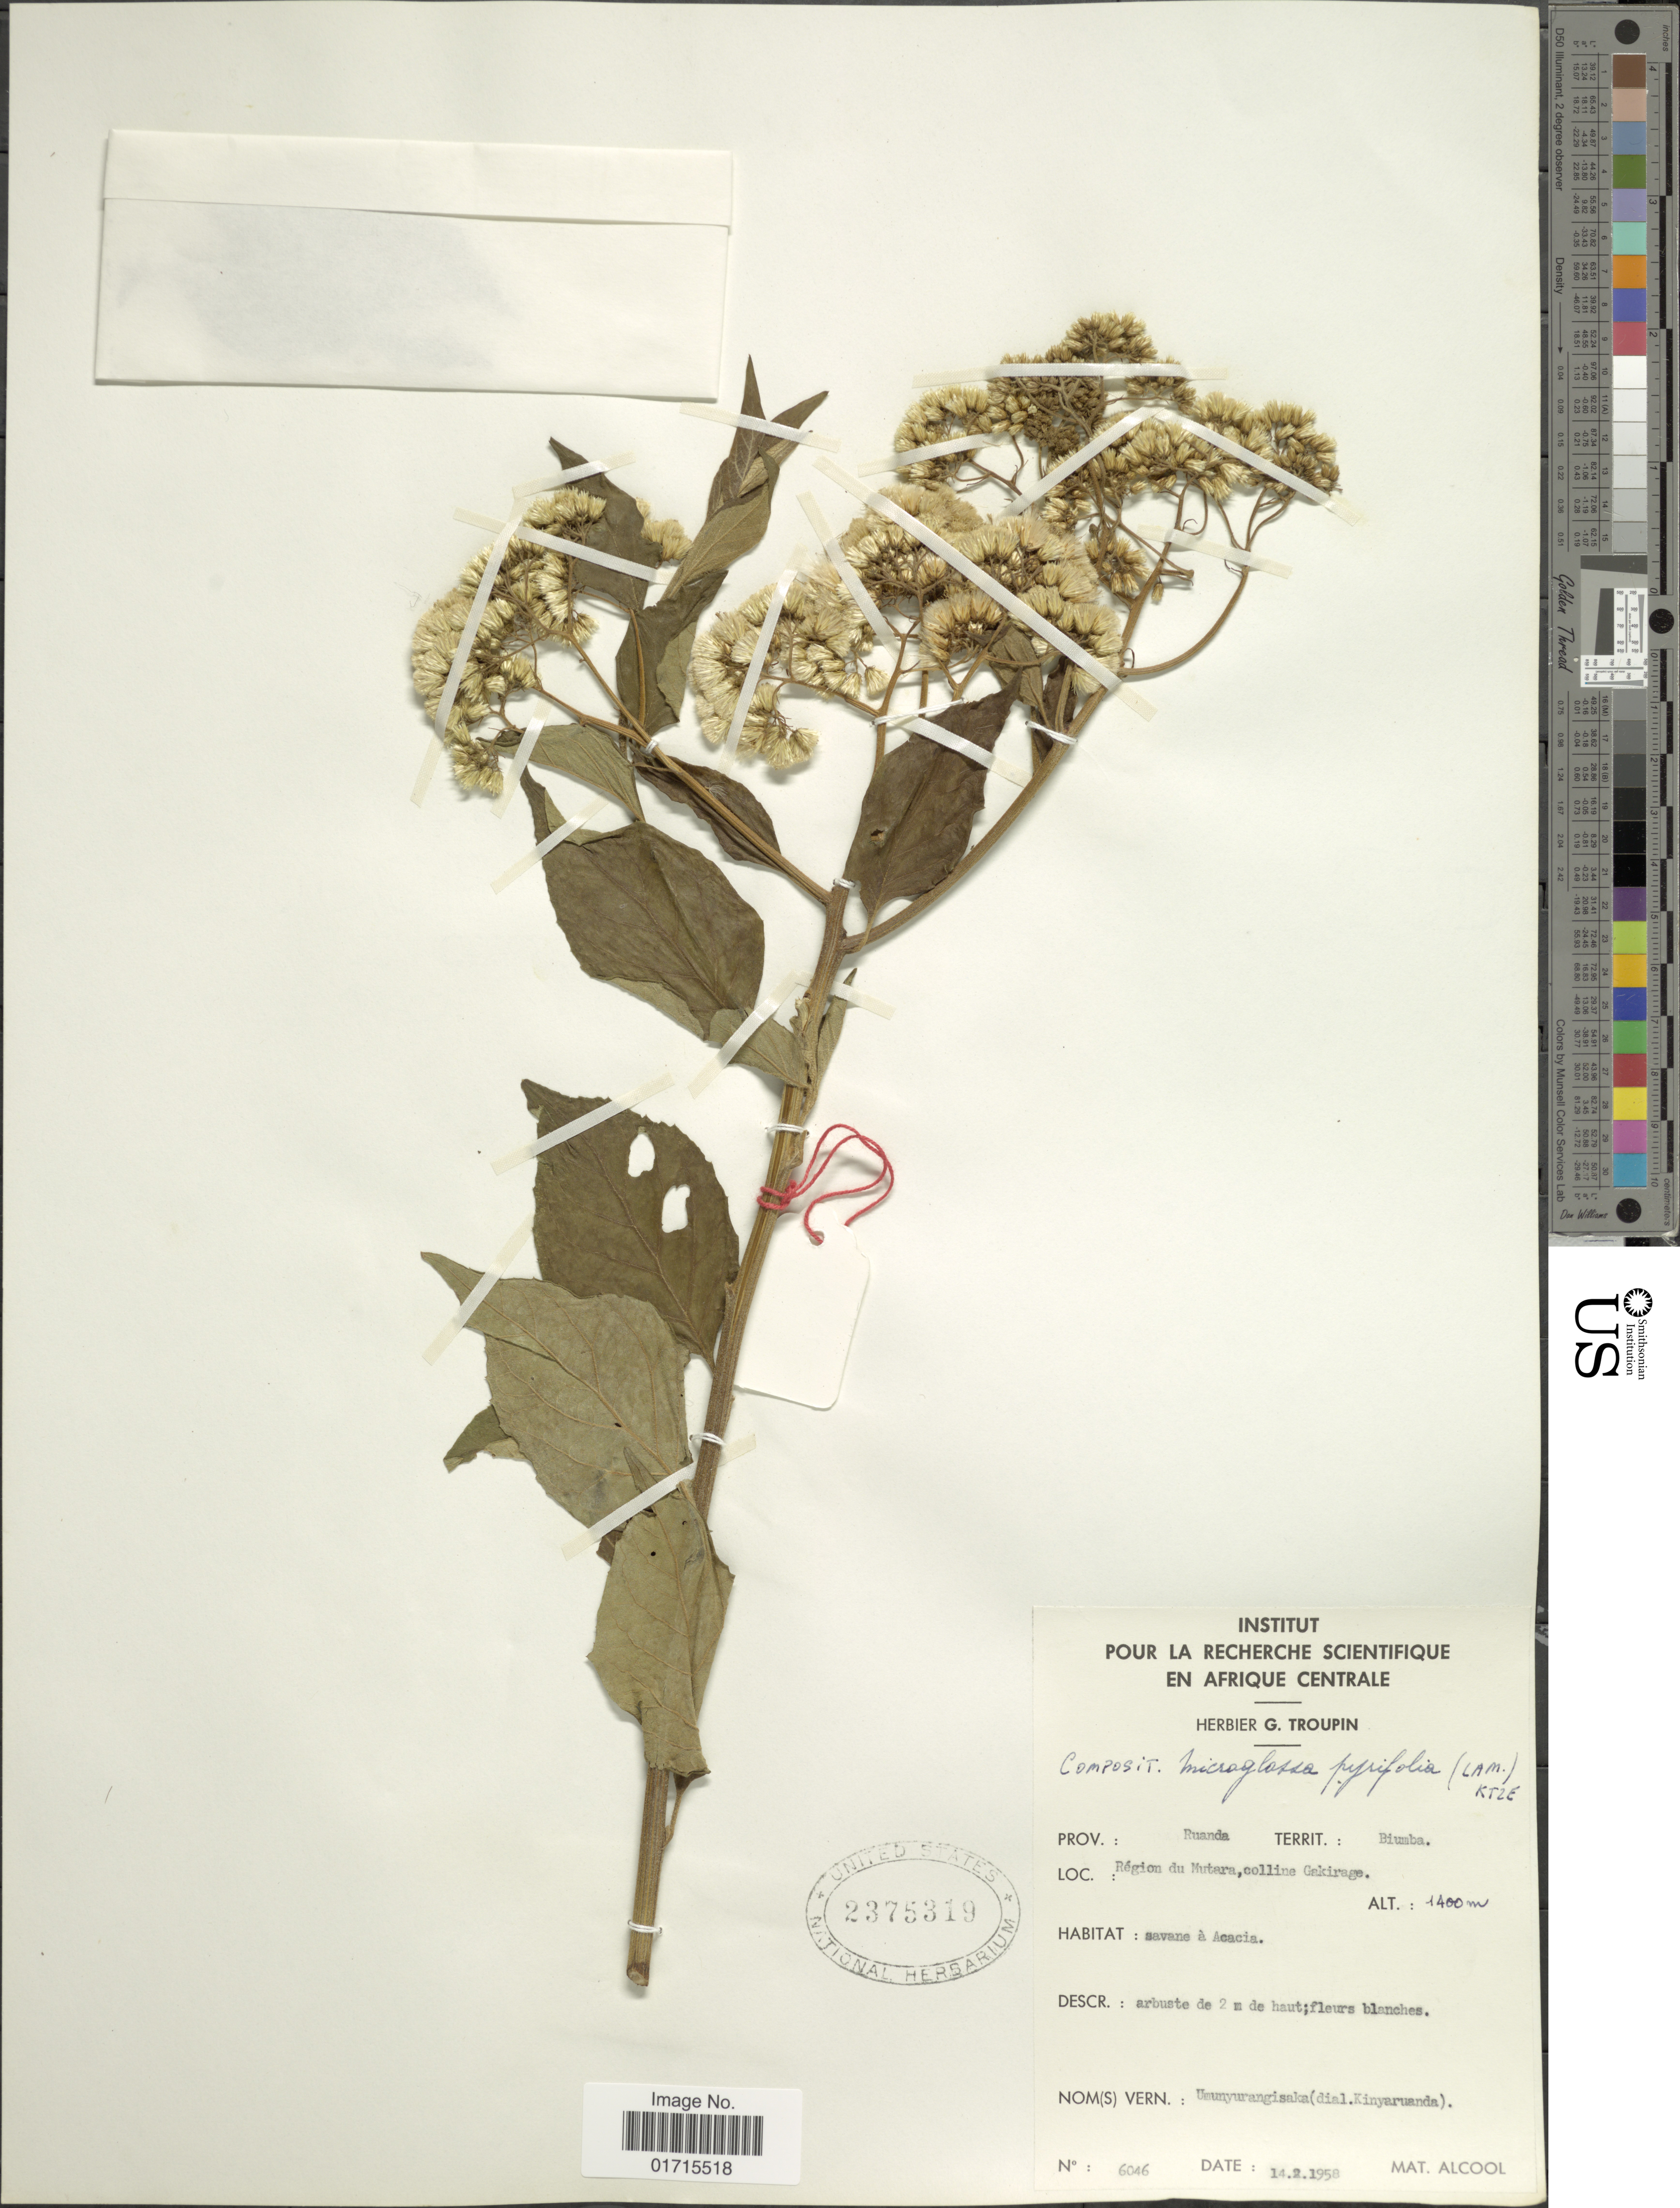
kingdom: Plantae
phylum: Tracheophyta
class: Magnoliopsida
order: Asterales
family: Asteraceae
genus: Microglossa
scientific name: Microglossa pyrifolia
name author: (Lam.) Kuntze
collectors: ex herb. G. Troupin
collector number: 6046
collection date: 1958-02-14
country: Rwanda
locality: Region du Mutara, colline Gakirage. Prov.: Ruanda. Territ.: Biumba. Savane a Acacia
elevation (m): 1400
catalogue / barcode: US 2375319